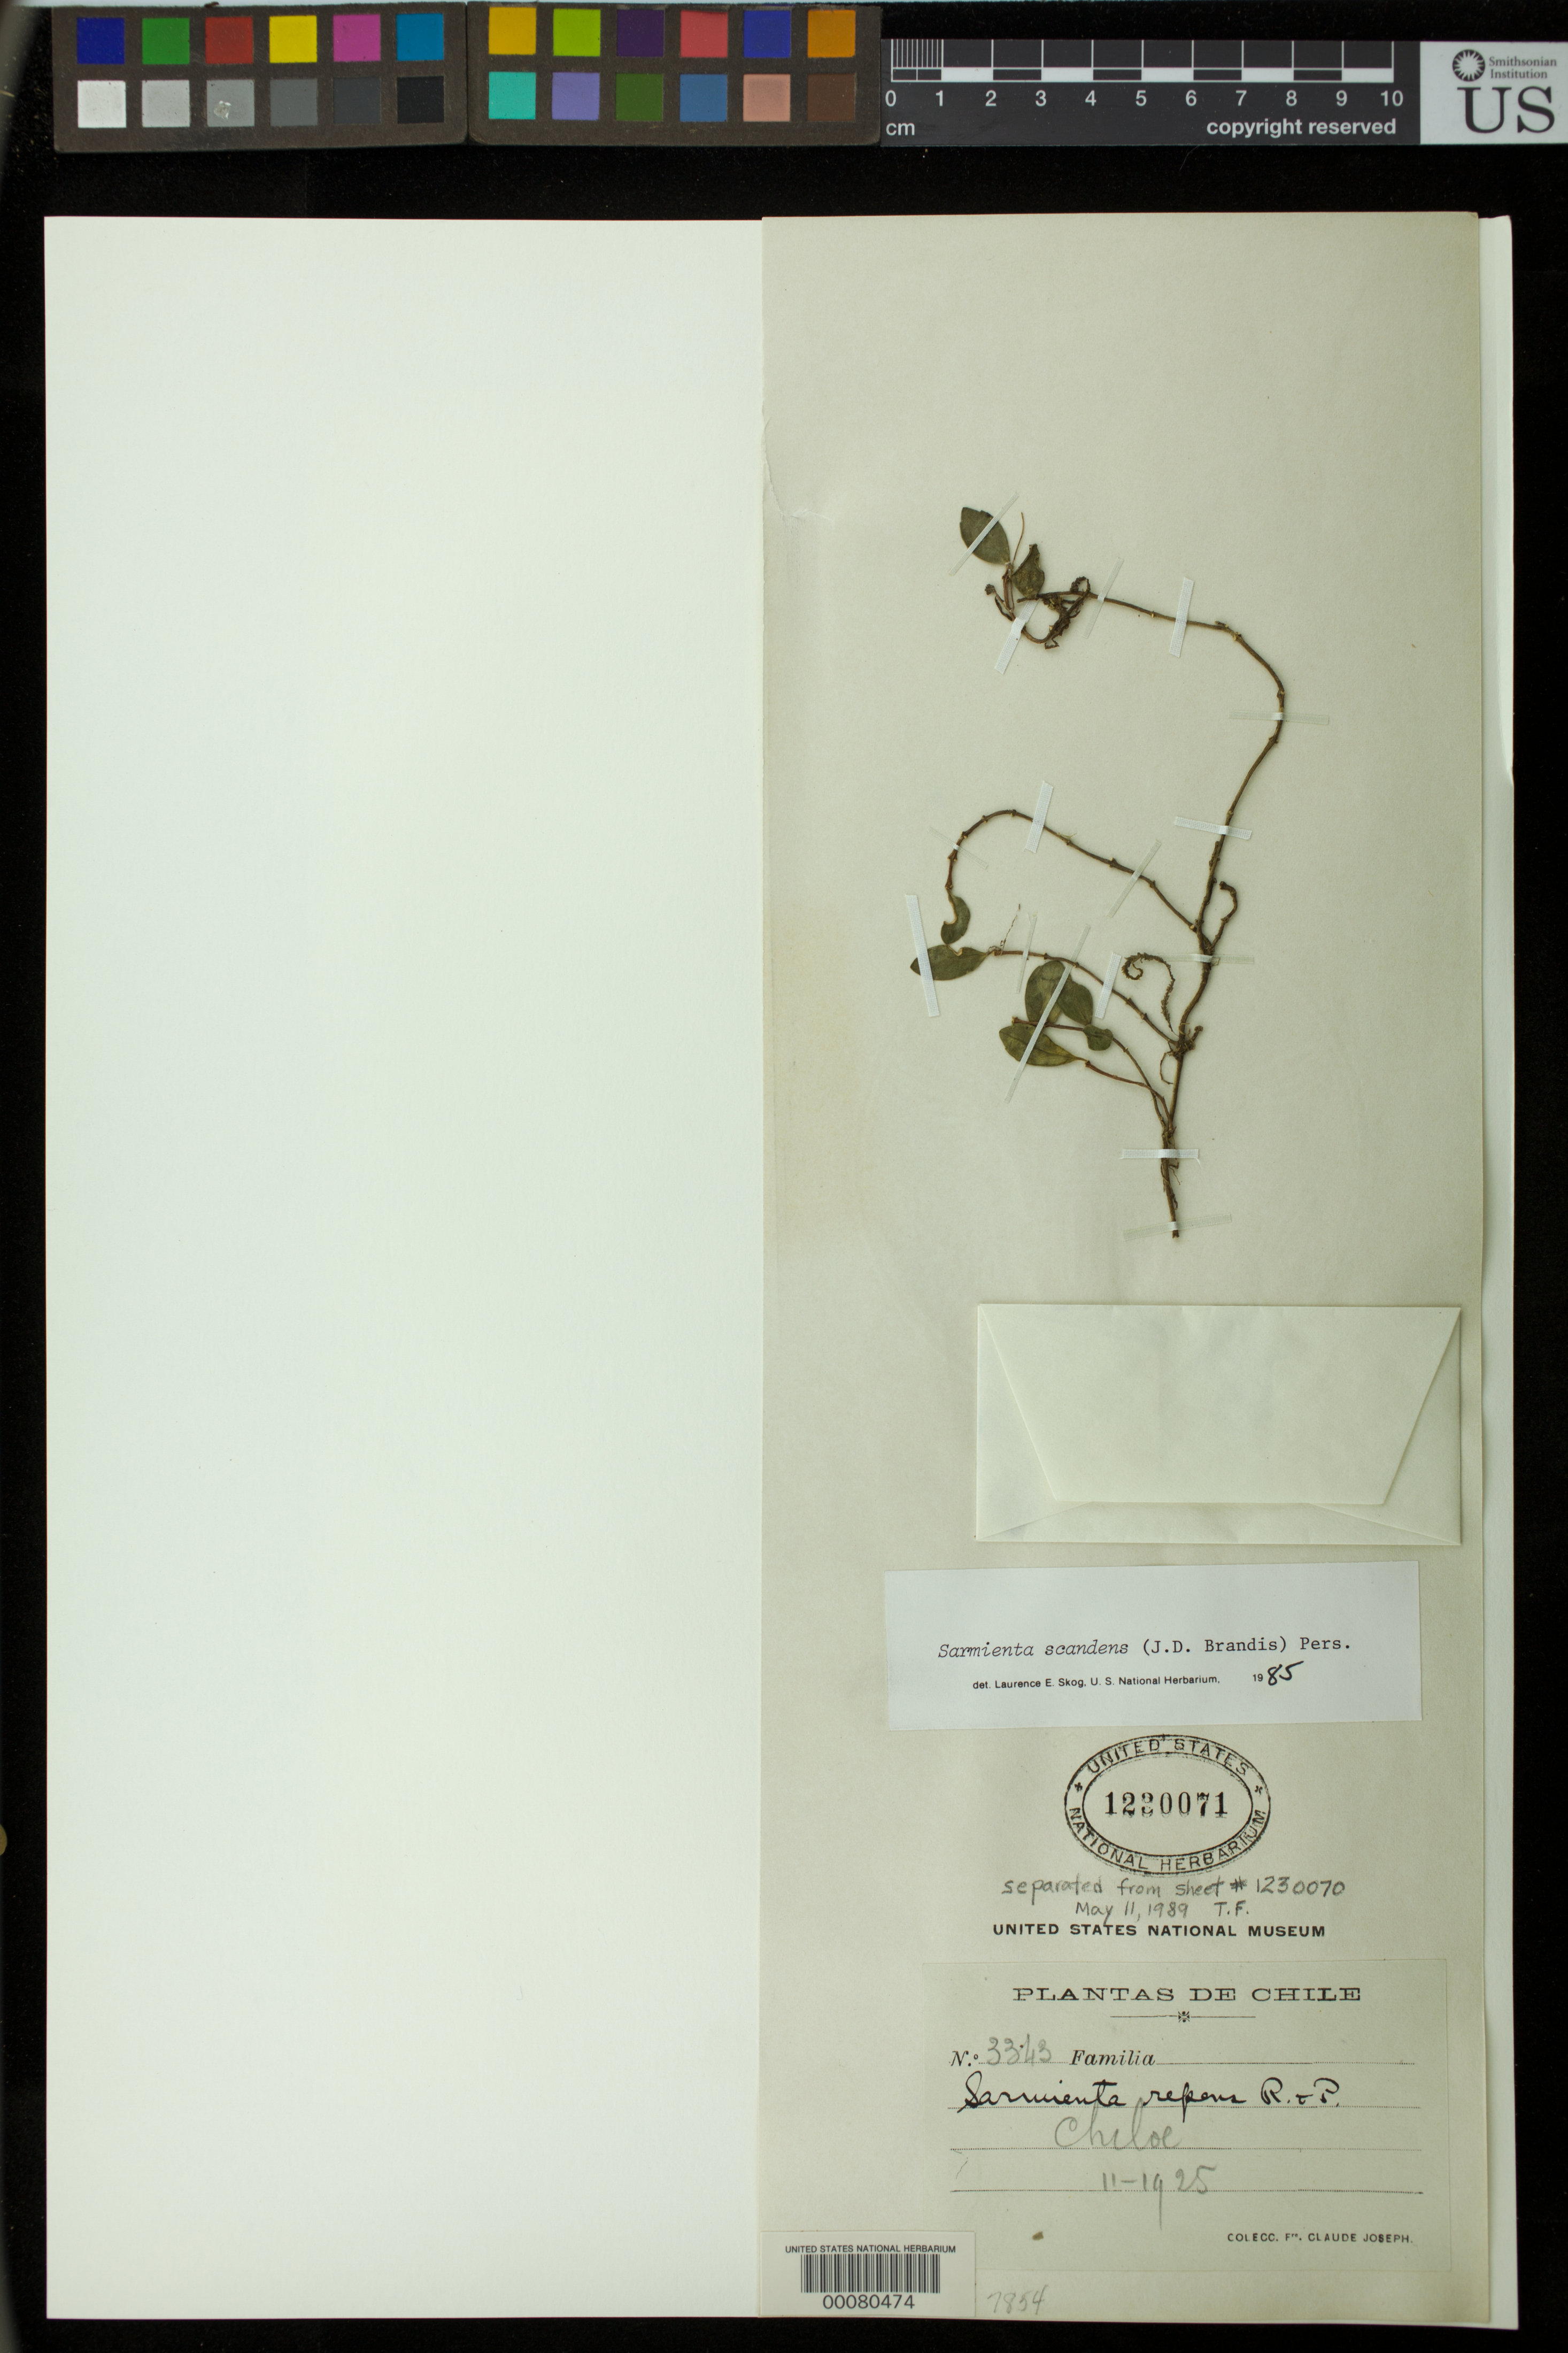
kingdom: Plantae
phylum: Tracheophyta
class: Magnoliopsida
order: Lamiales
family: Gesneriaceae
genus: Sarmienta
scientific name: Sarmienta scandens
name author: (J.D. Brandis) Pers.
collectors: Bro. Claude-Joseph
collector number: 3343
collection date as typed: Feb 1925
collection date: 1925-02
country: Chile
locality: Chiloe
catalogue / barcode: US 1230071